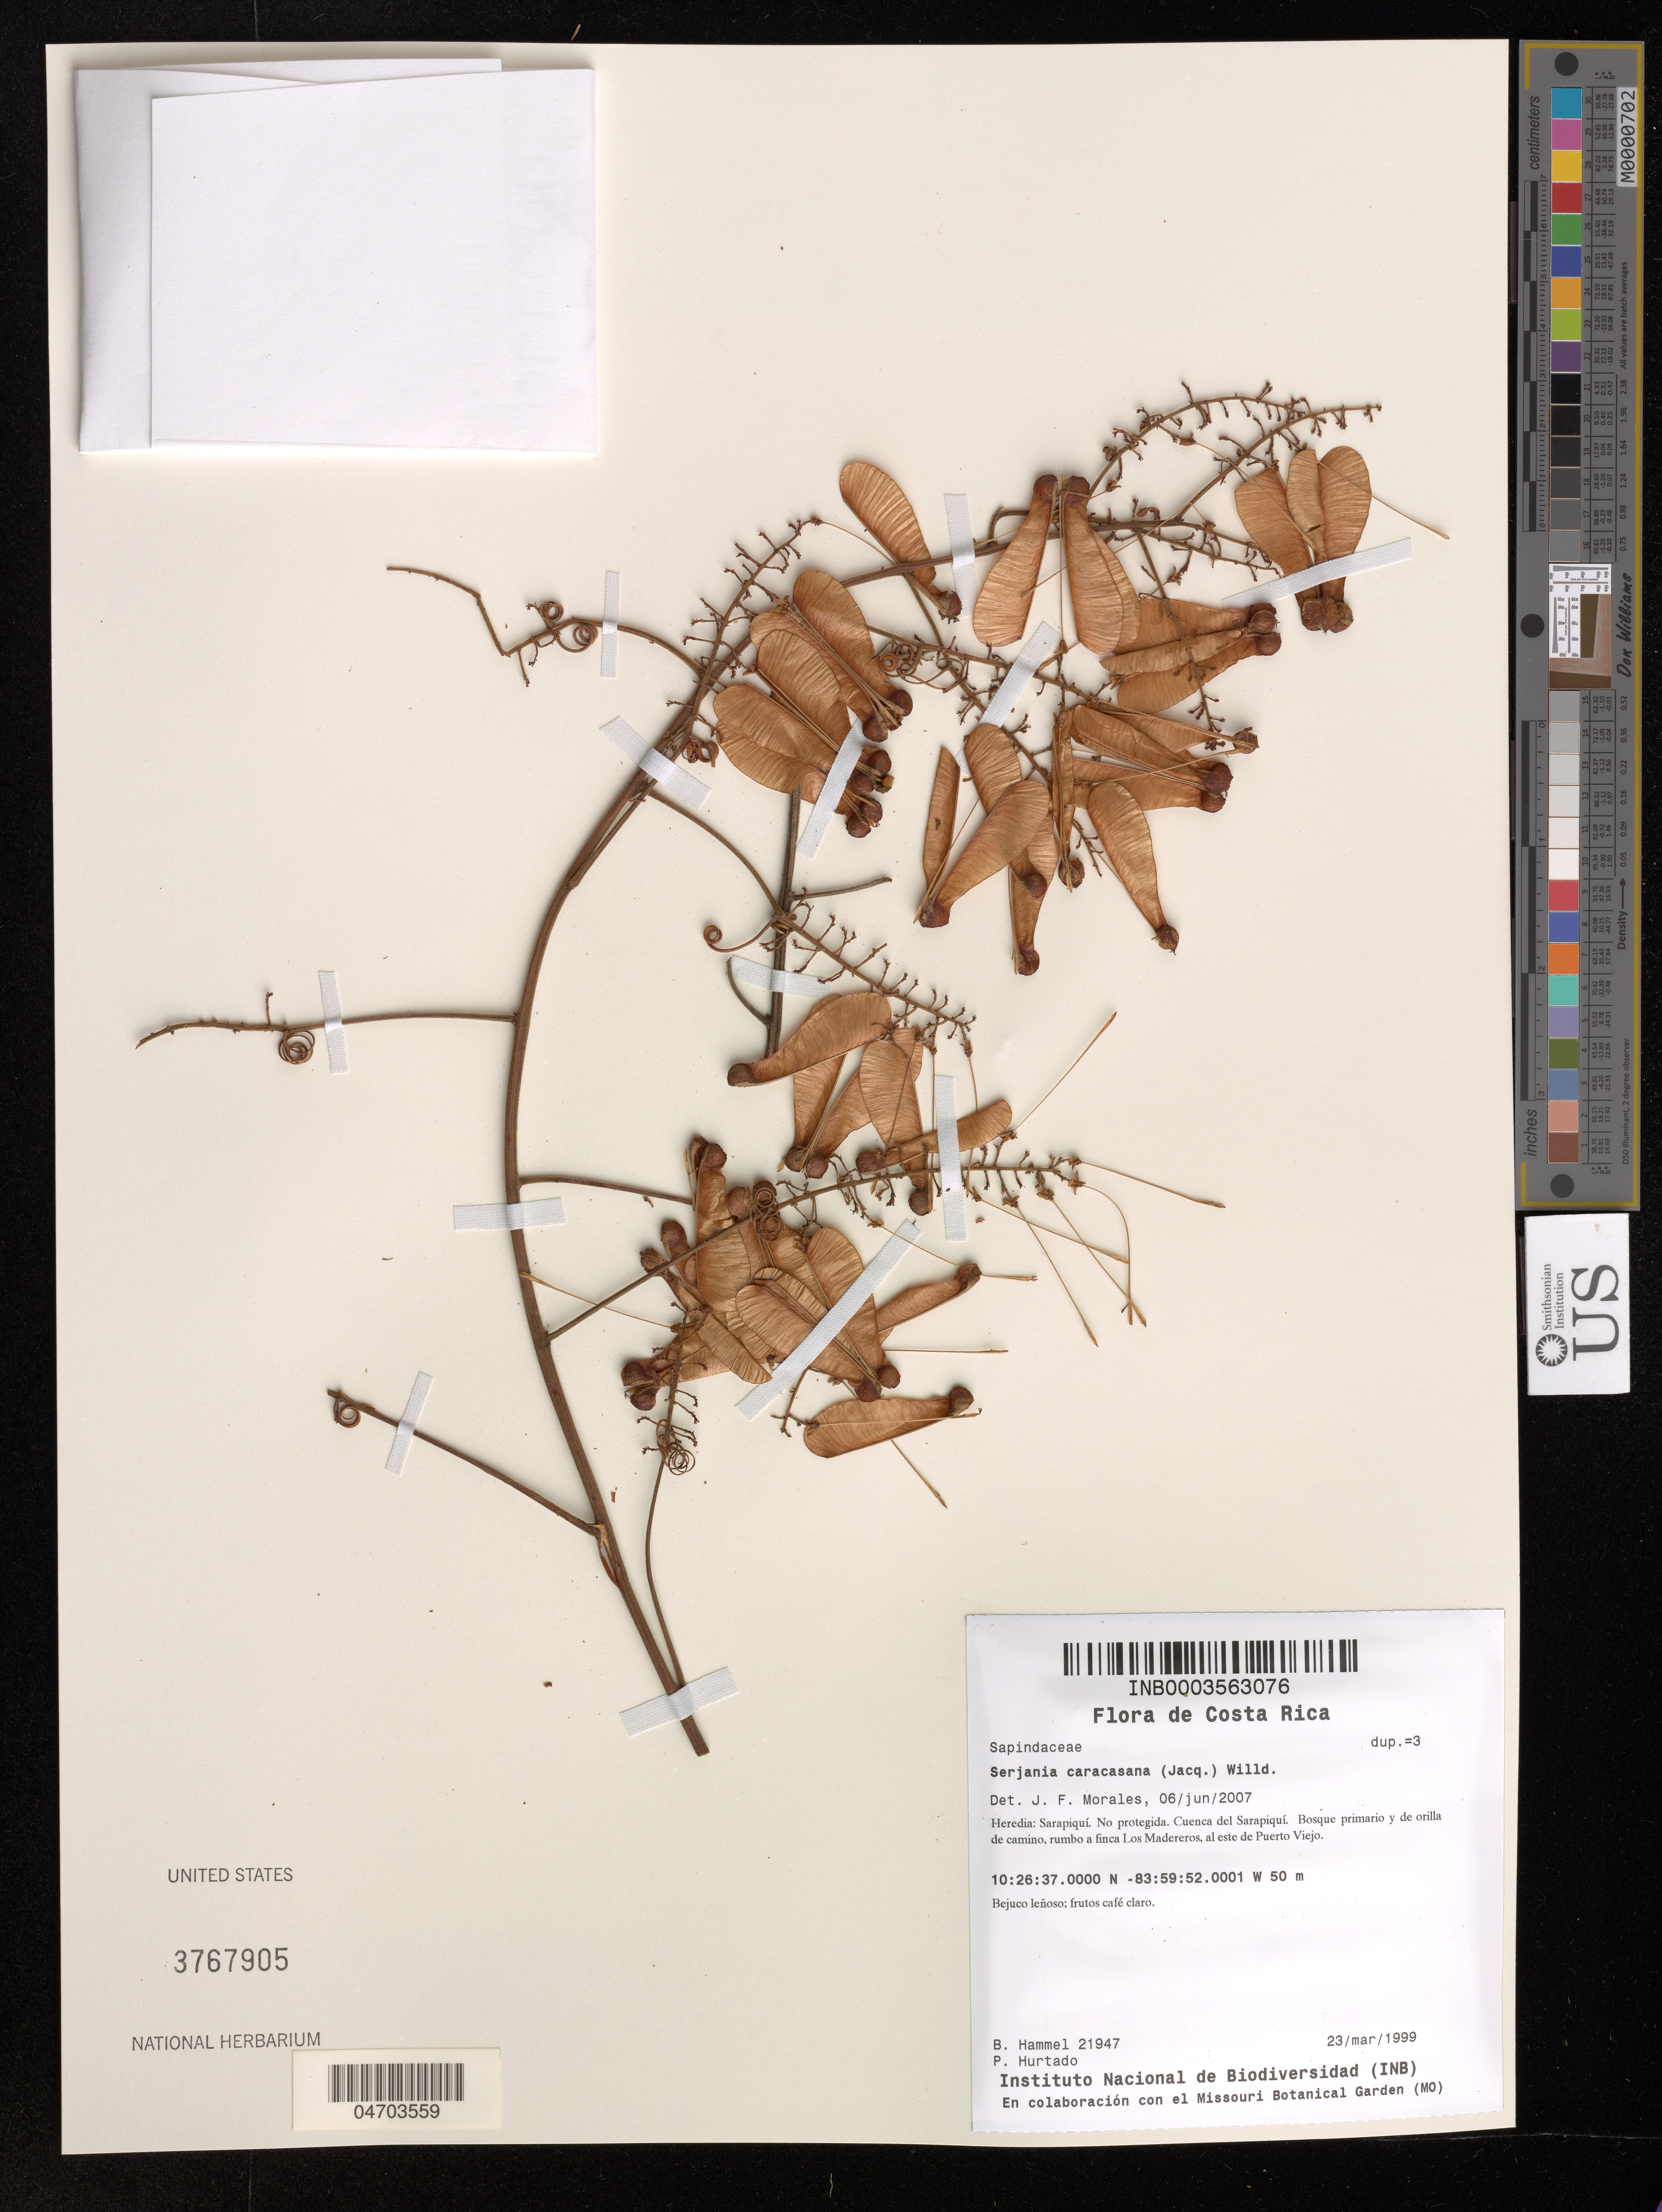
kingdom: Plantae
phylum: Tracheophyta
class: Magnoliopsida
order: Sapindales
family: Sapindaceae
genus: Serjania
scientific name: Serjania membranacea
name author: Splitg.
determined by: Acevedo-Rodriguez, P., (US), Smithsonian Institution - National Museum of Natural History (UNITED STATES)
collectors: B. Hammel & P. Hurtado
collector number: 21947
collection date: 1999-03-23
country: Costa Rica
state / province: Heredia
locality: Sarapiqui No Protegida. Cuenca del Sarapiqui. Bosque primario y de orilla de camino, rumbo a finca Los Madereros, al este de Puerto Viejo.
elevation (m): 50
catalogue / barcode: US 3767905